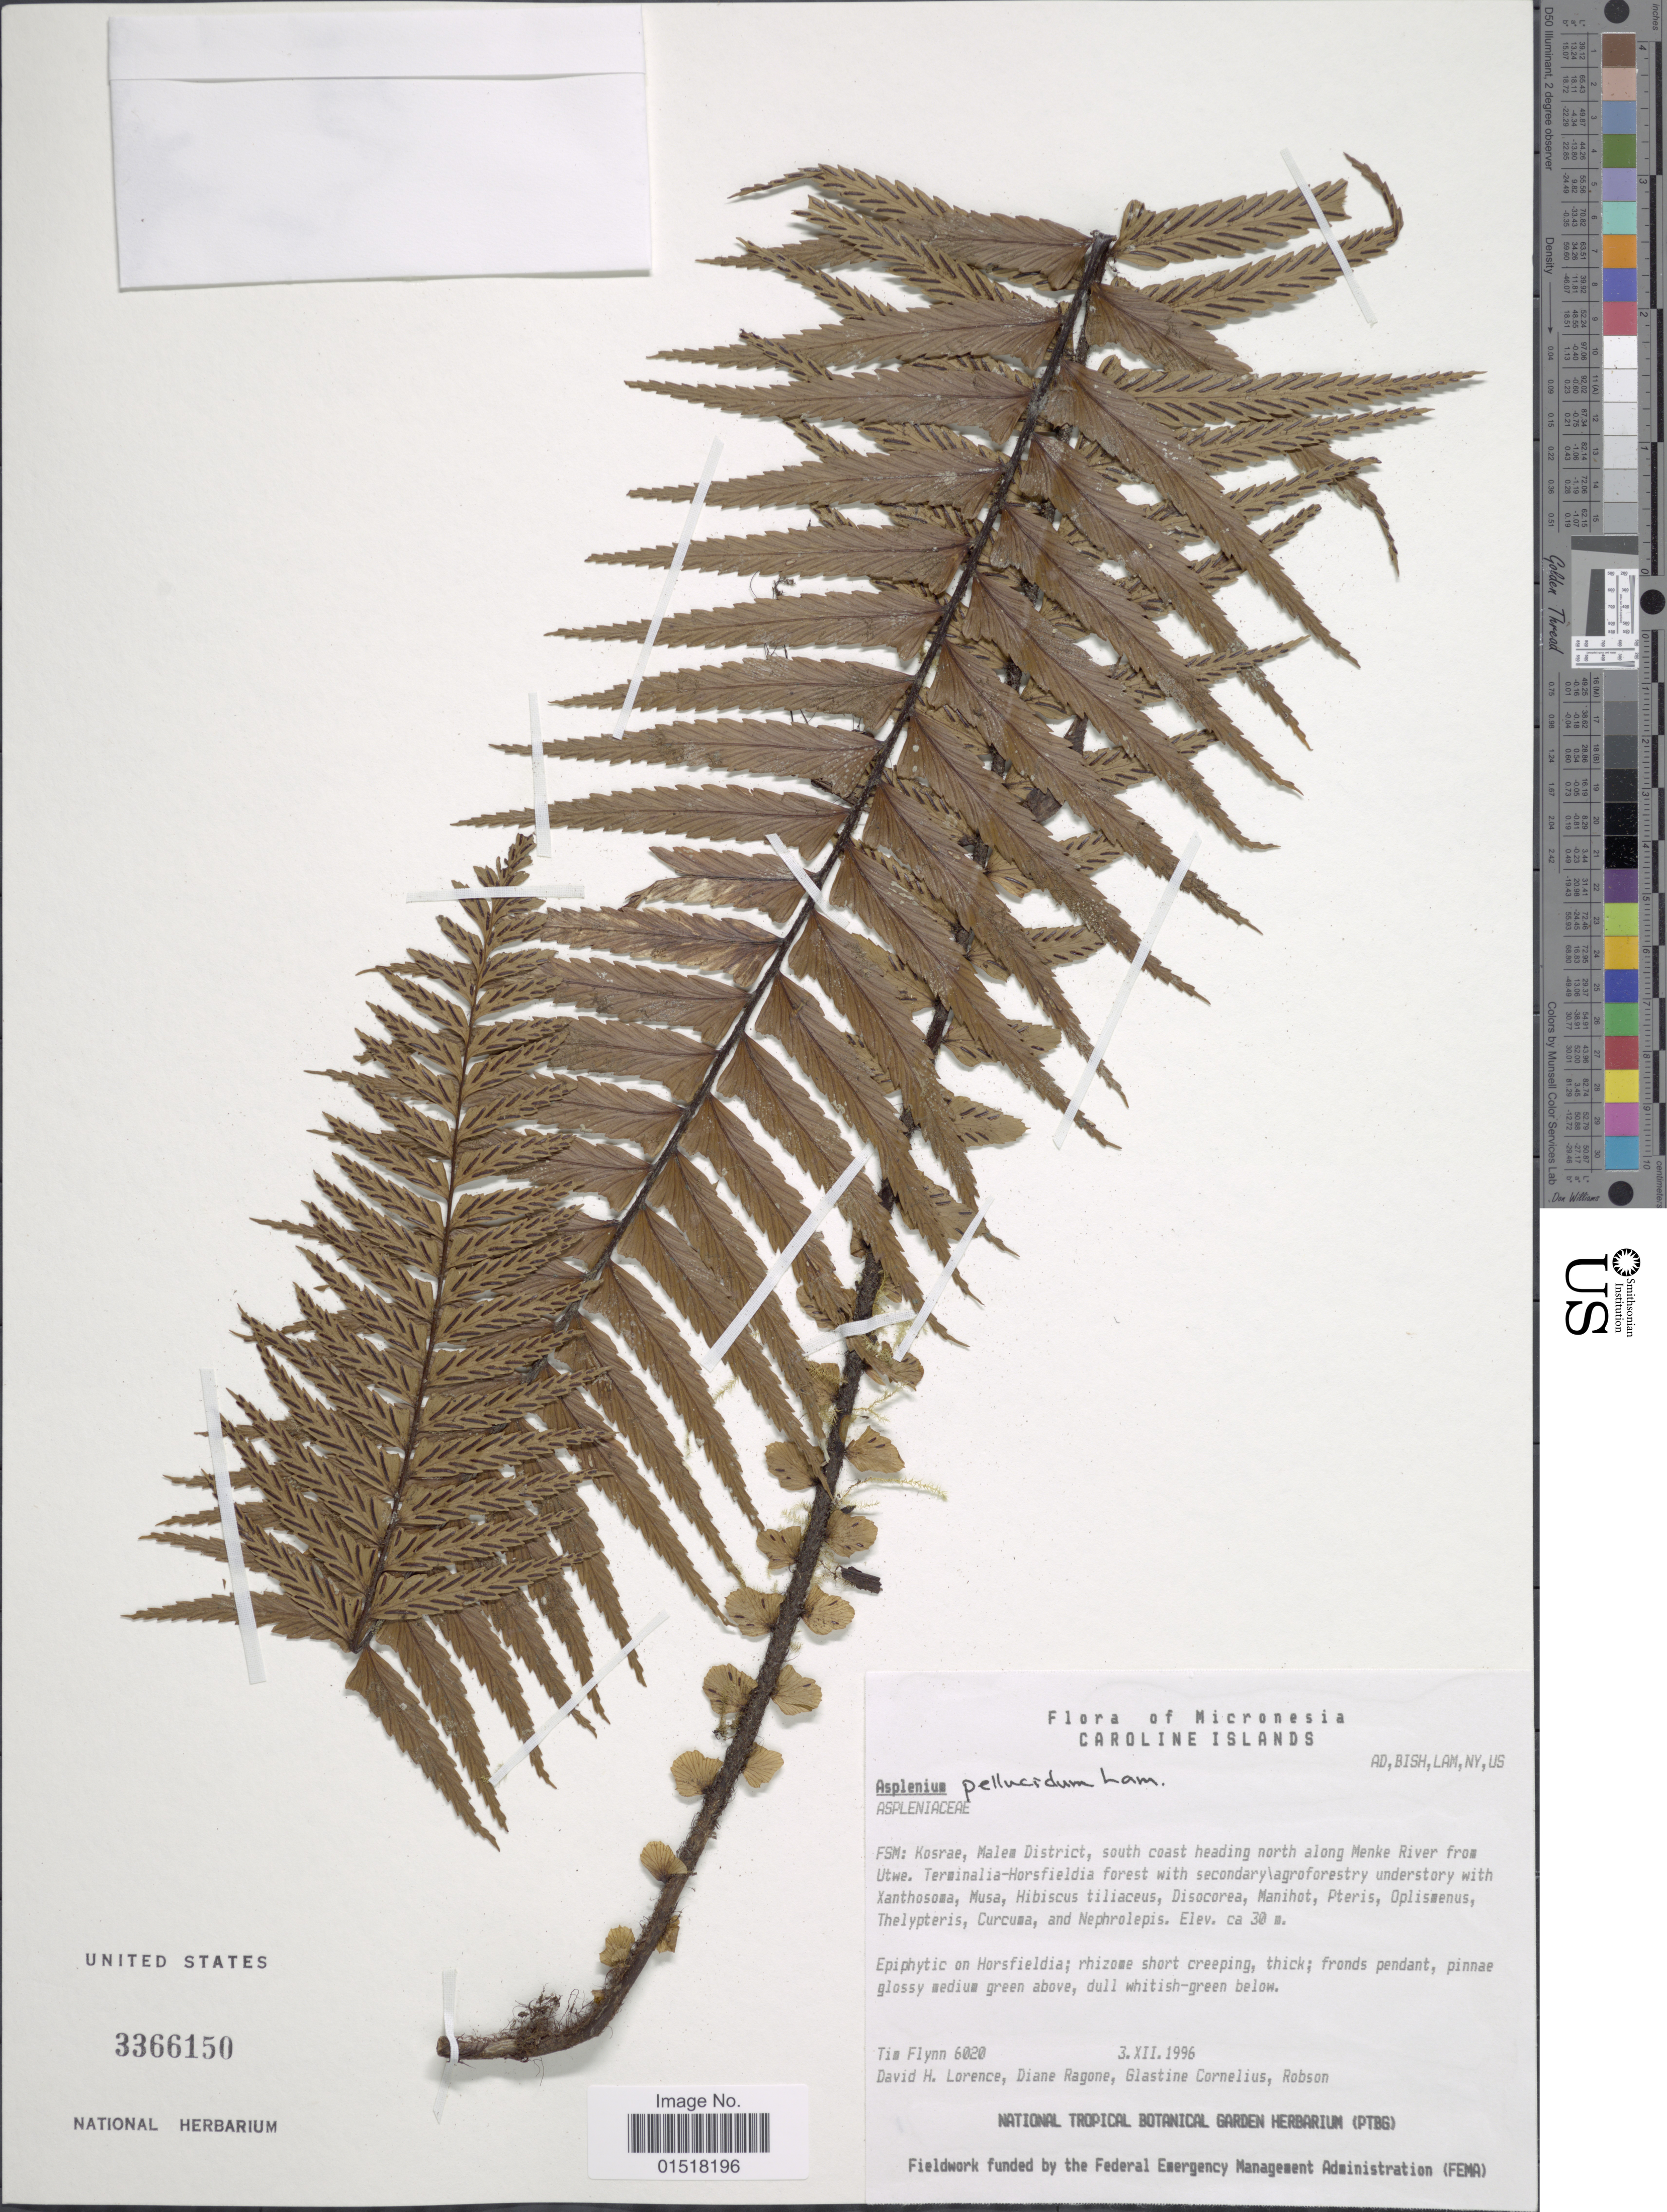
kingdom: Plantae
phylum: Tracheophyta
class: Polypodiopsida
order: Polypodiales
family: Aspleniaceae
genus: Asplenium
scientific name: Asplenium pellucidum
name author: Lam.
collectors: T. Flynn, D. Lorence, D. Ragone, G. Cornelius & Robson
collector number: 6020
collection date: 1996-12-03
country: Micronesia, Federated States of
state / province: Kosrae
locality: Caroline Islands. FSM: Kosrae, Malem District, south coast heading north along Menke River from Utwe.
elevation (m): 30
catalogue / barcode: US 3366150